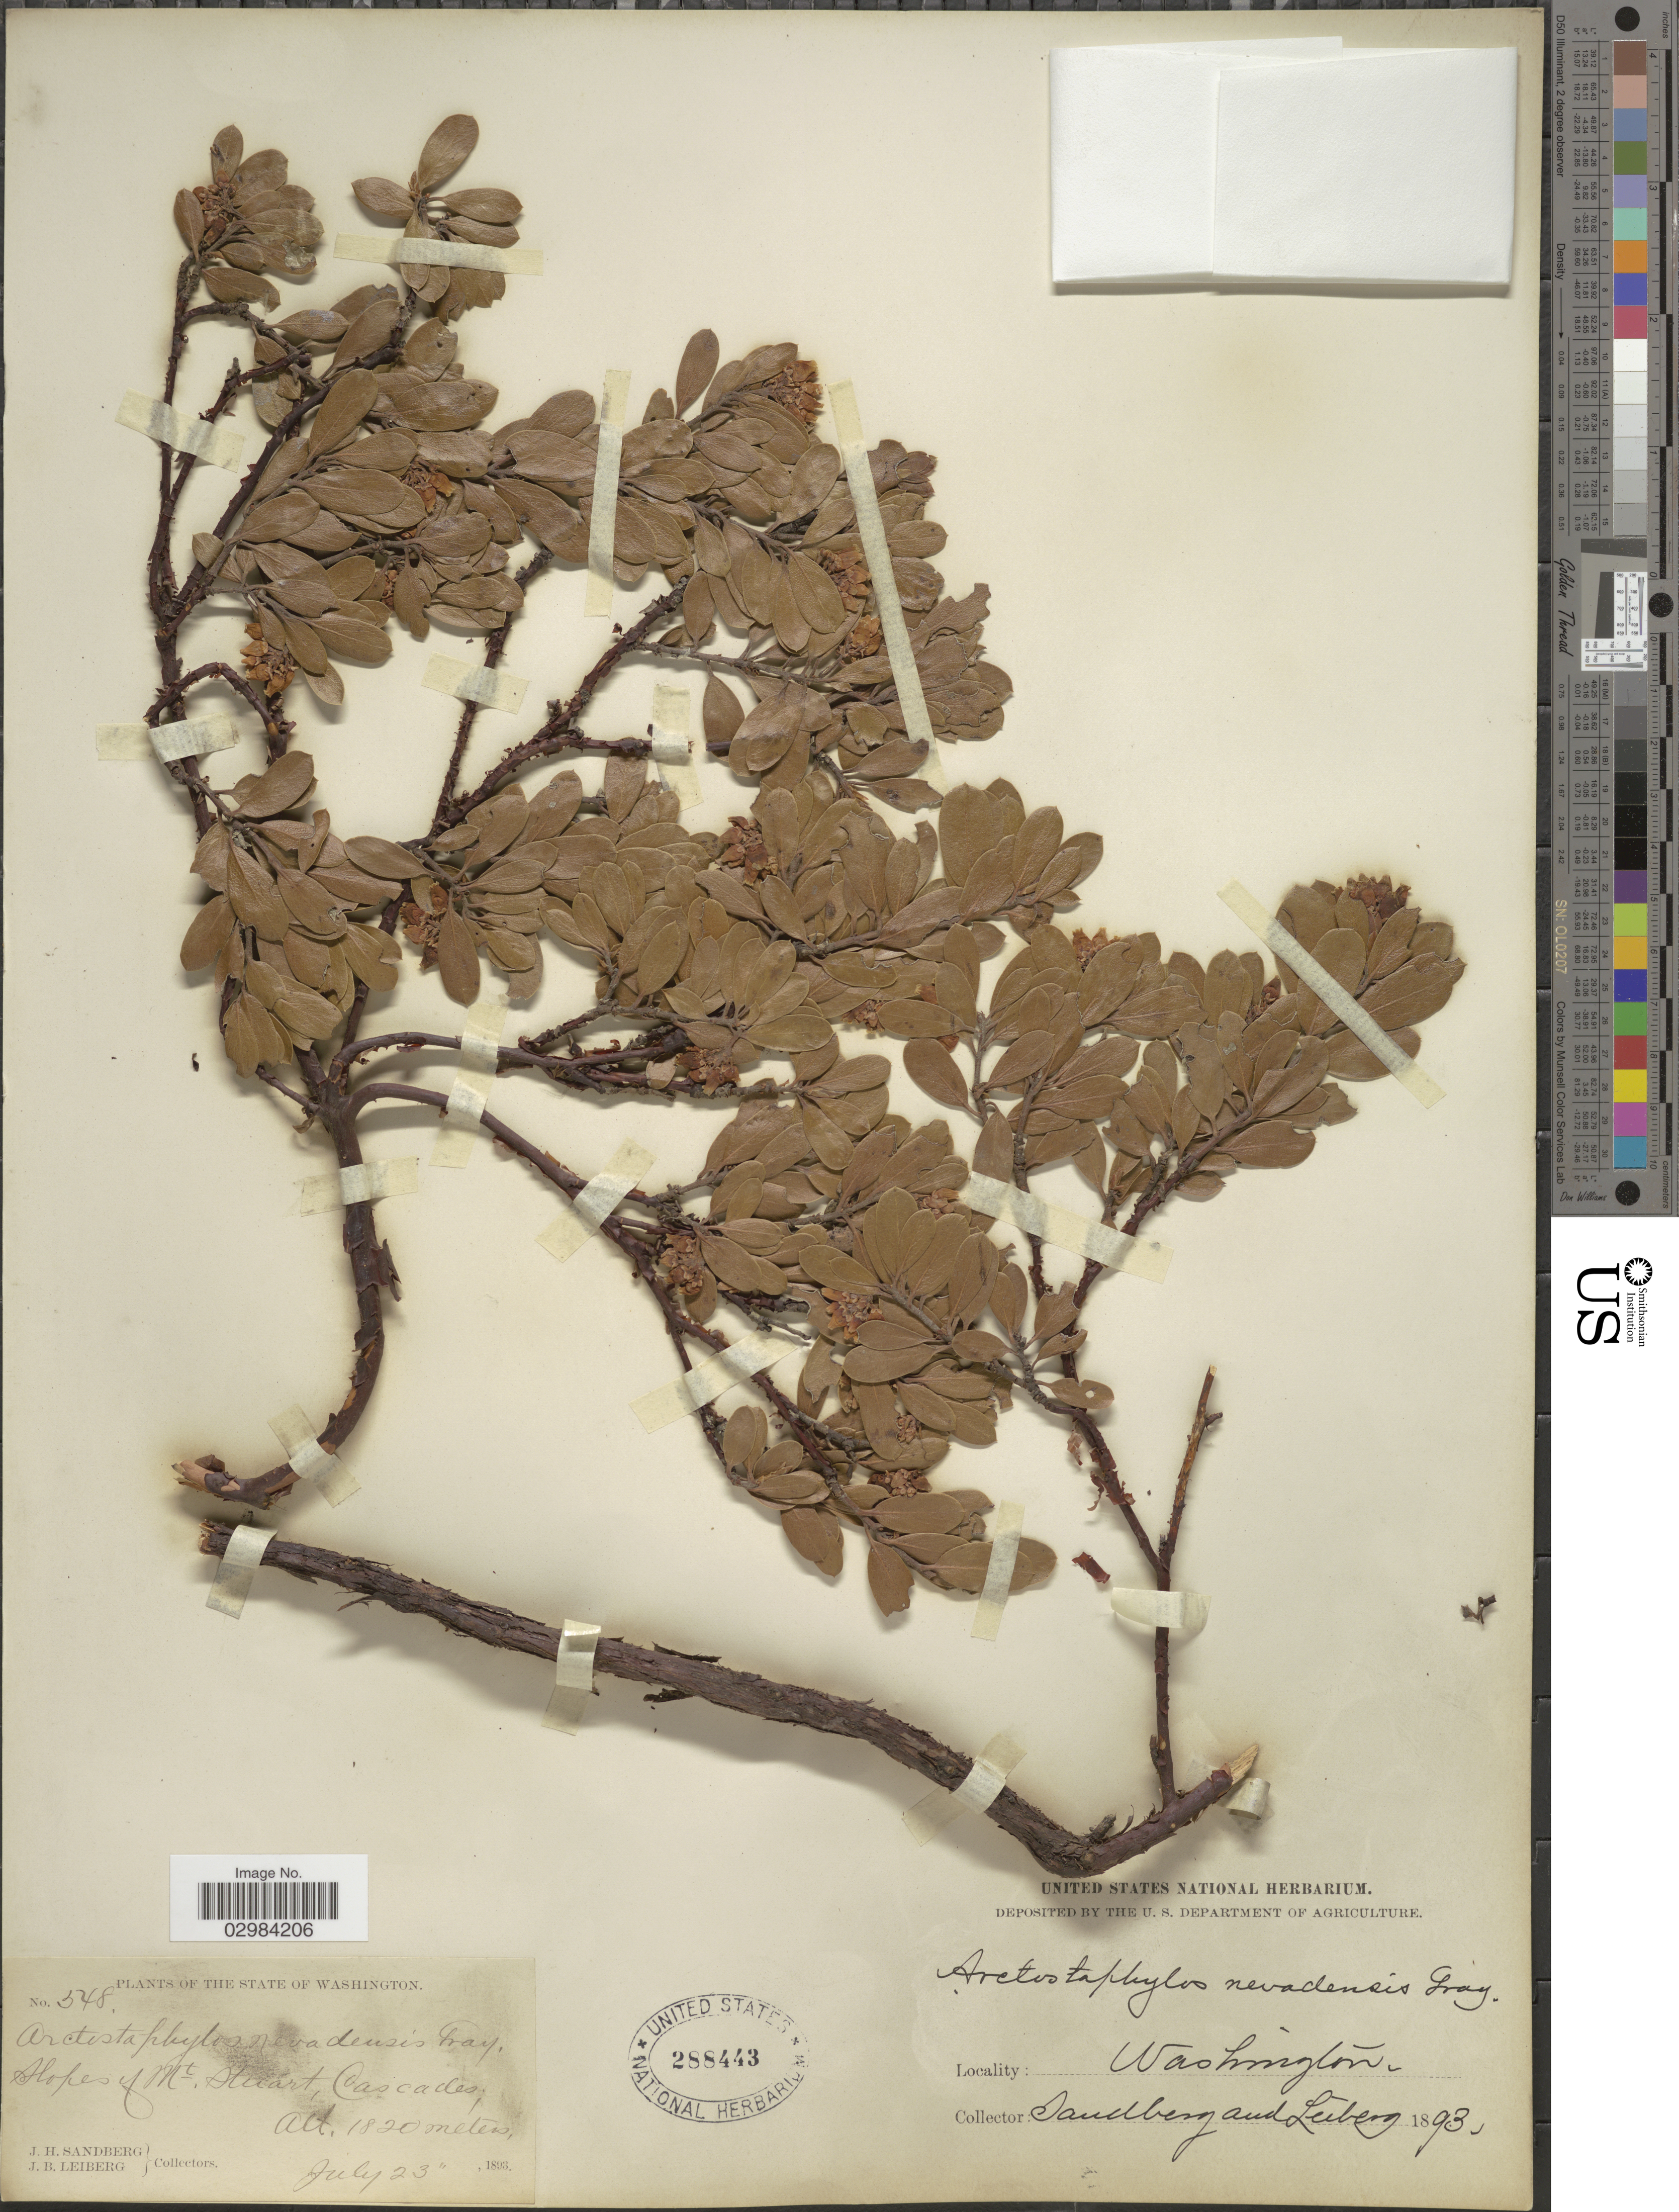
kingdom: Plantae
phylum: Tracheophyta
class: Magnoliopsida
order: Ericales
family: Ericaceae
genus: Arctostaphylos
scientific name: Arctostaphylos nevadensis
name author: A. Gray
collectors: J. H. Sandberg & J. B. Leiberg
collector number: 548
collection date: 1893-07-23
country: United States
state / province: Washington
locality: Slopes of Mt. Stuart, Cascades.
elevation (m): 1820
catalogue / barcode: US 288443